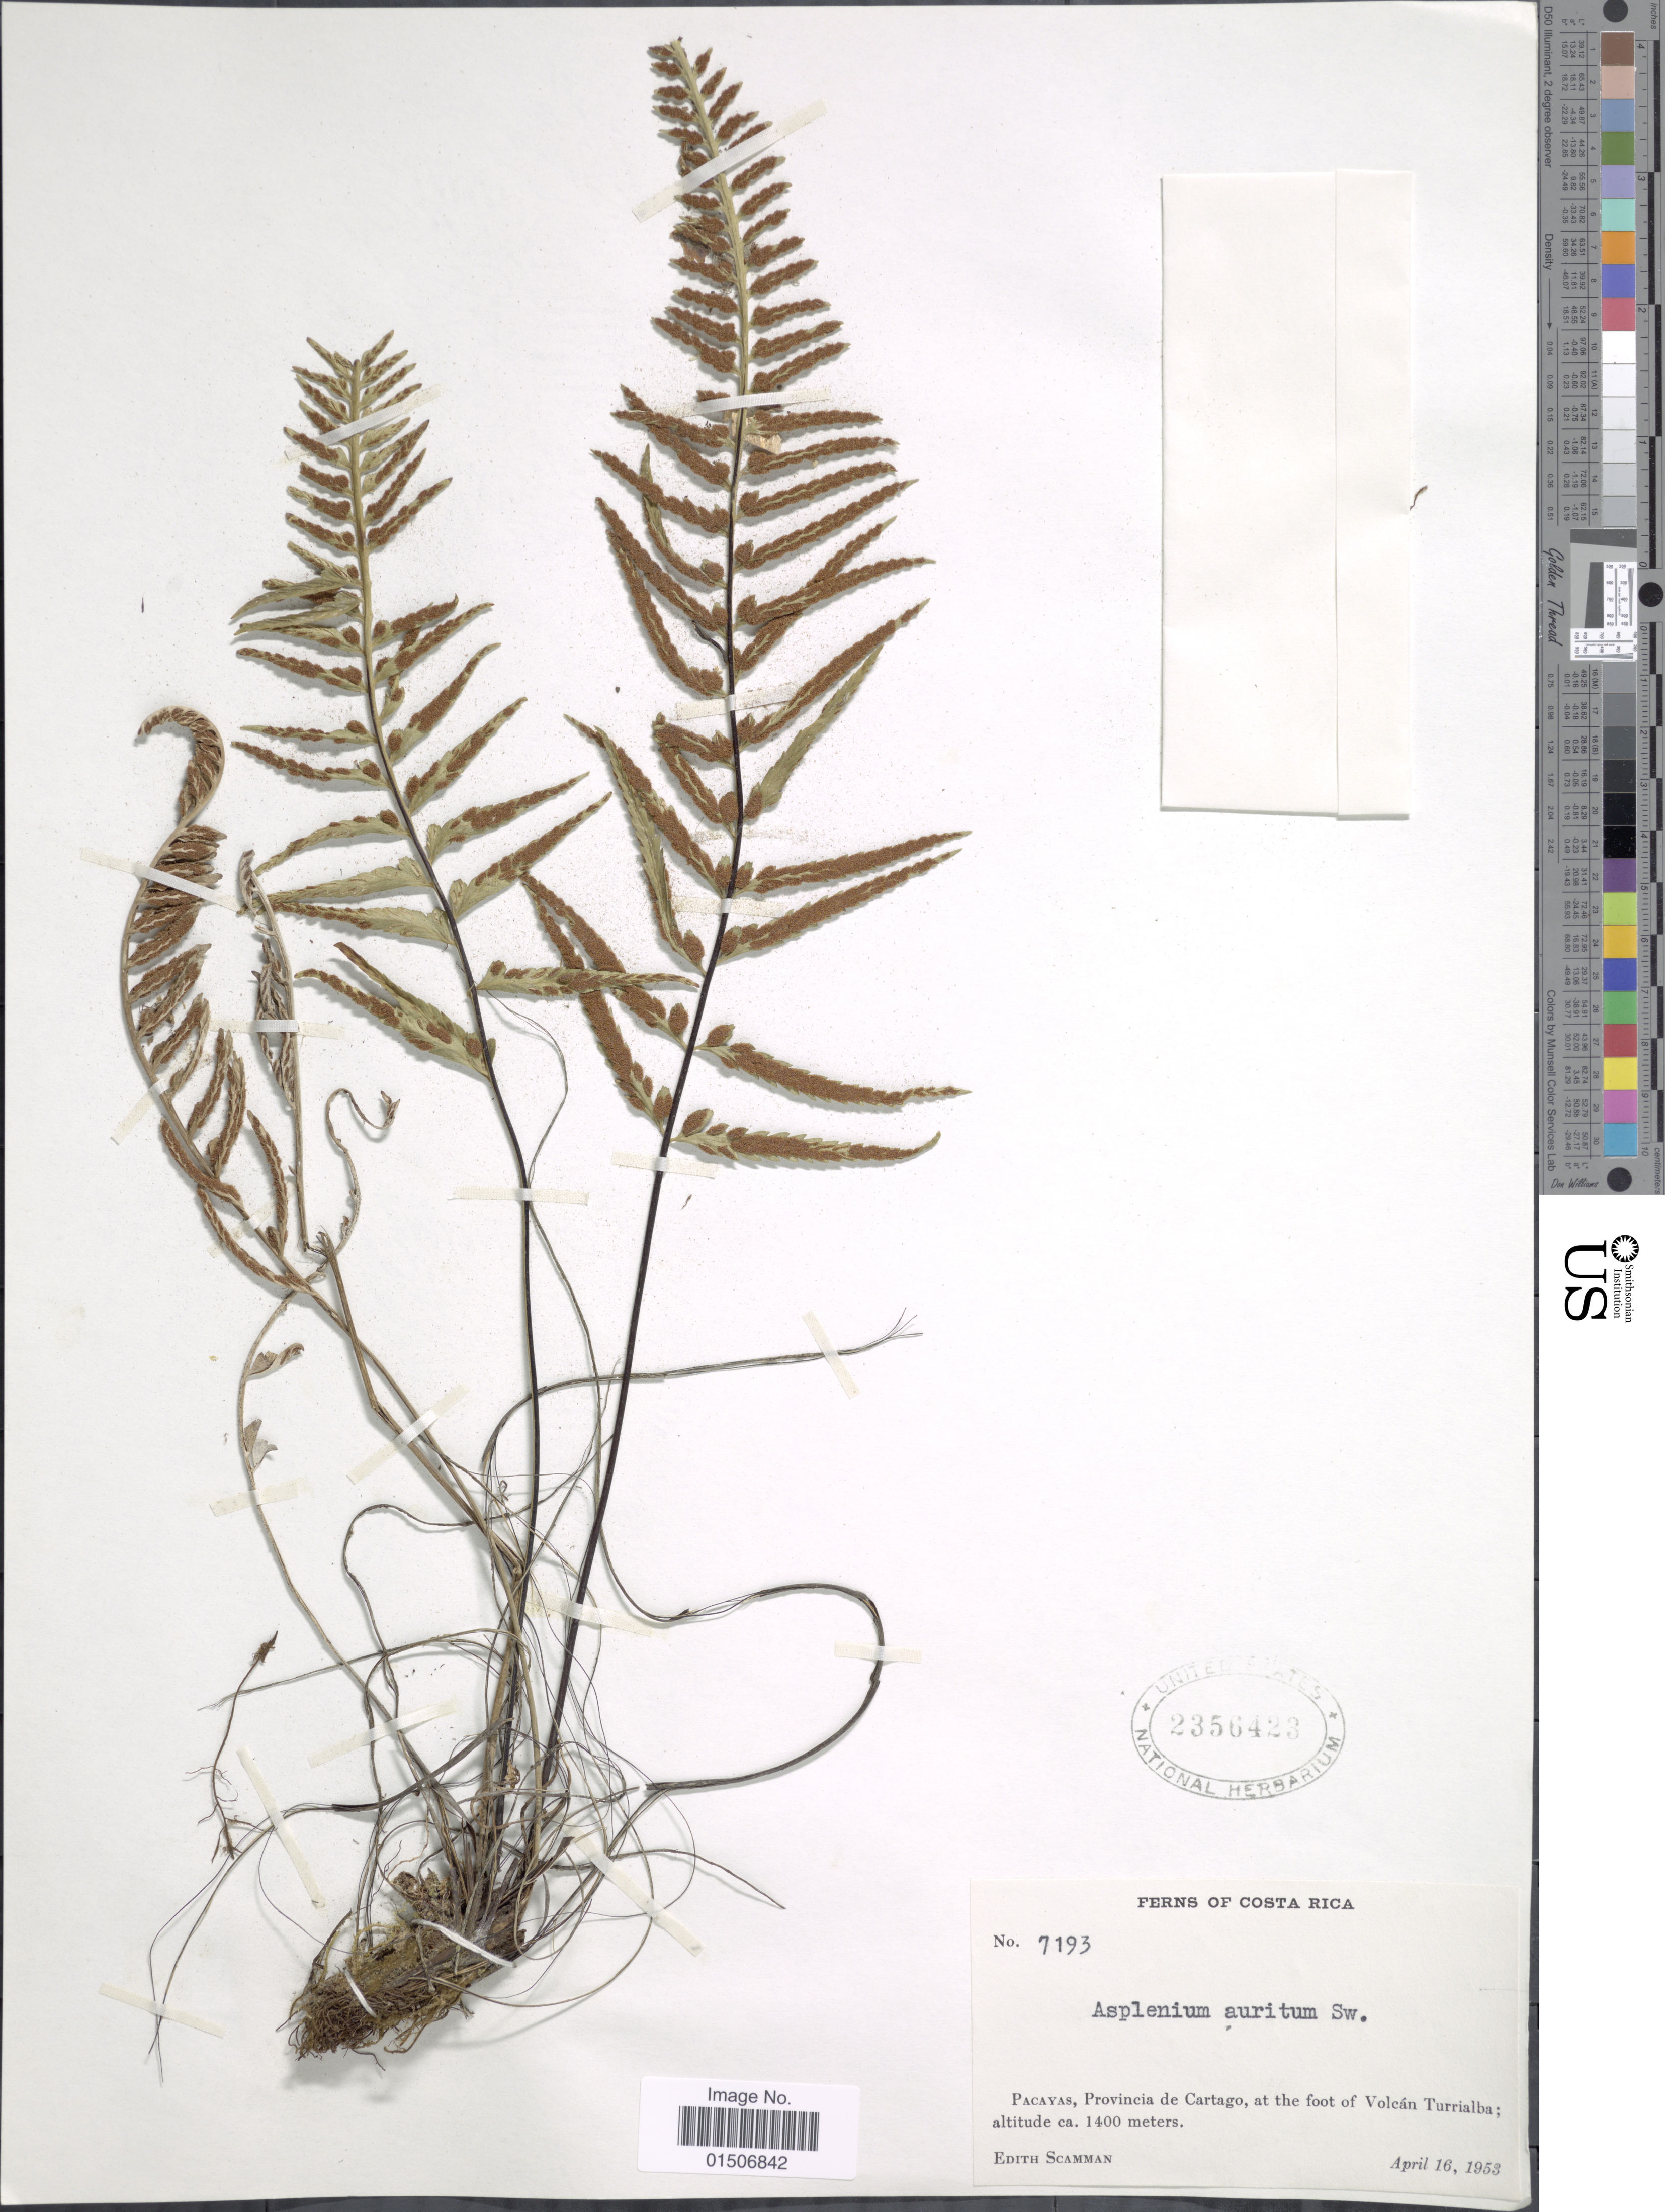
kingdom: Plantae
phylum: Tracheophyta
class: Polypodiopsida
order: Polypodiales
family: Aspleniaceae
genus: Asplenium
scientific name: Asplenium levyi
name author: E. Fourn.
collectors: E. Scamman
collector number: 7193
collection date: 1953-04-16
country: Costa Rica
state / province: Cartago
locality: Pacayas, at the foot of Volcán Turrialba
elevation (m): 1400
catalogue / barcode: US 2356423